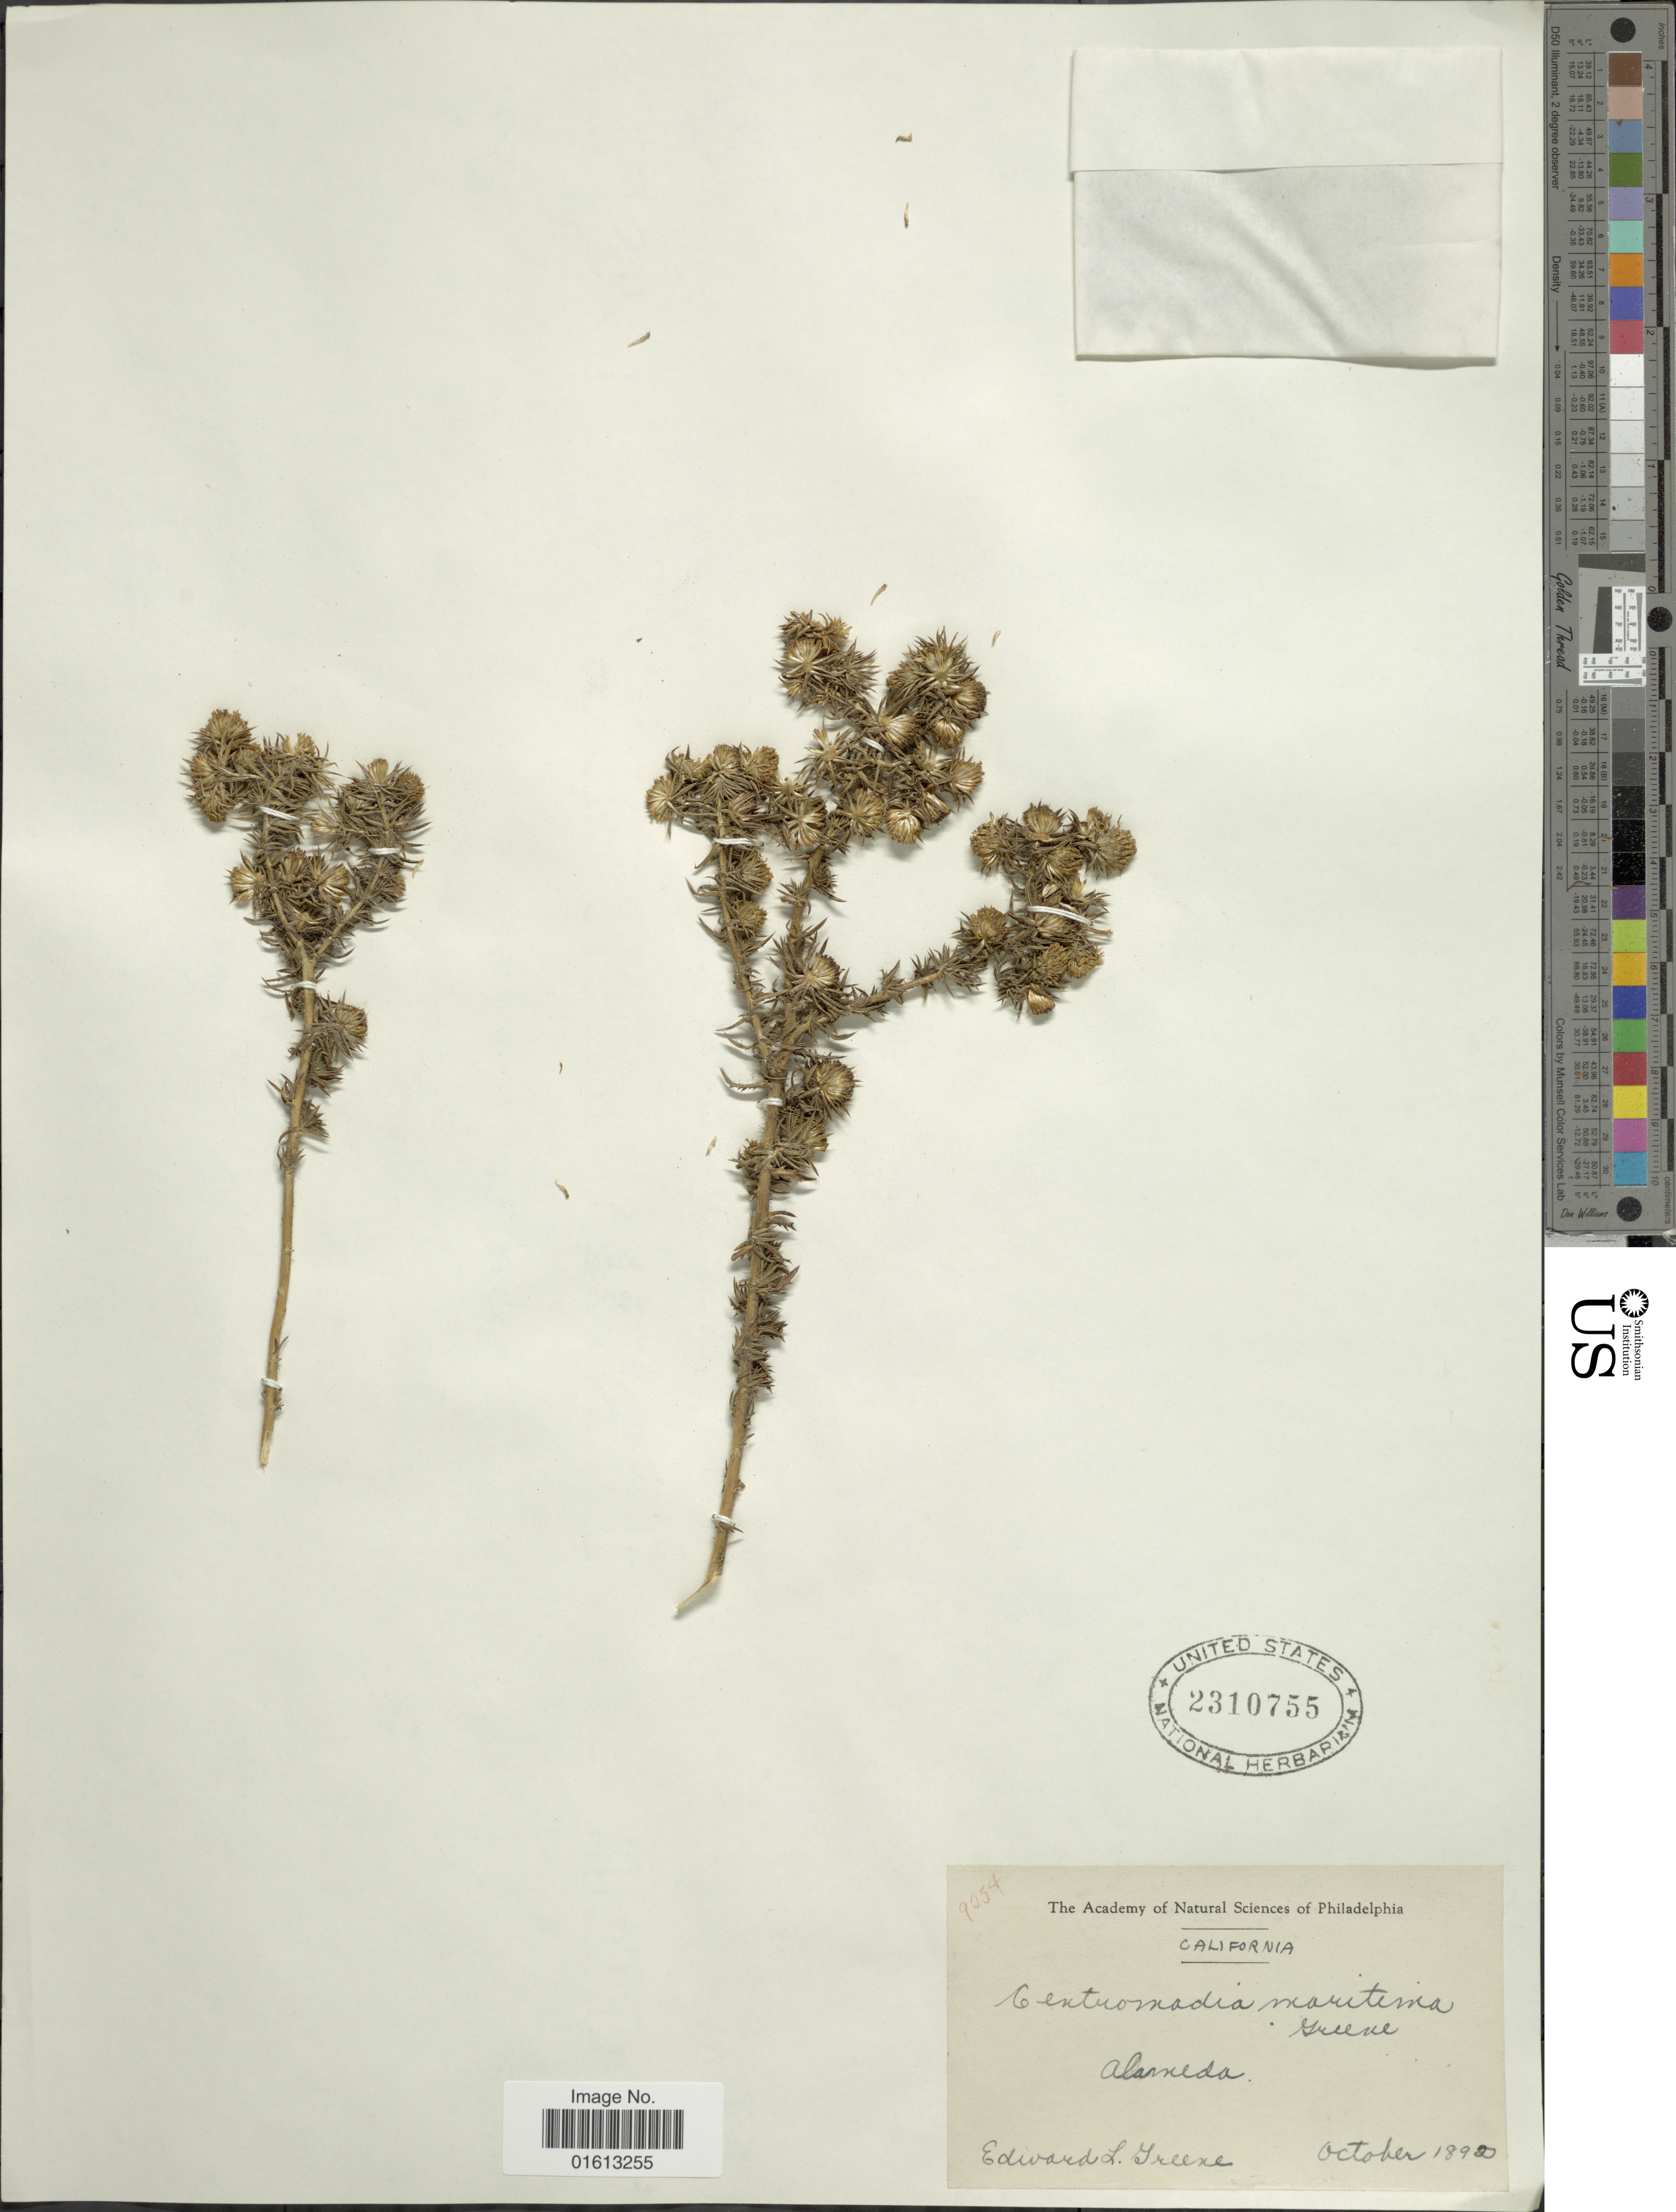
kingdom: Plantae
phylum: Tracheophyta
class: Magnoliopsida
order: Asterales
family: Asteraceae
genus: Hemizonia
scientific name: Hemizonia sp.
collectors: E. L. Greene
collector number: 9254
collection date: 1890-10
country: United States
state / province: California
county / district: Alameda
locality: Alameda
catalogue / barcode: US 2310755